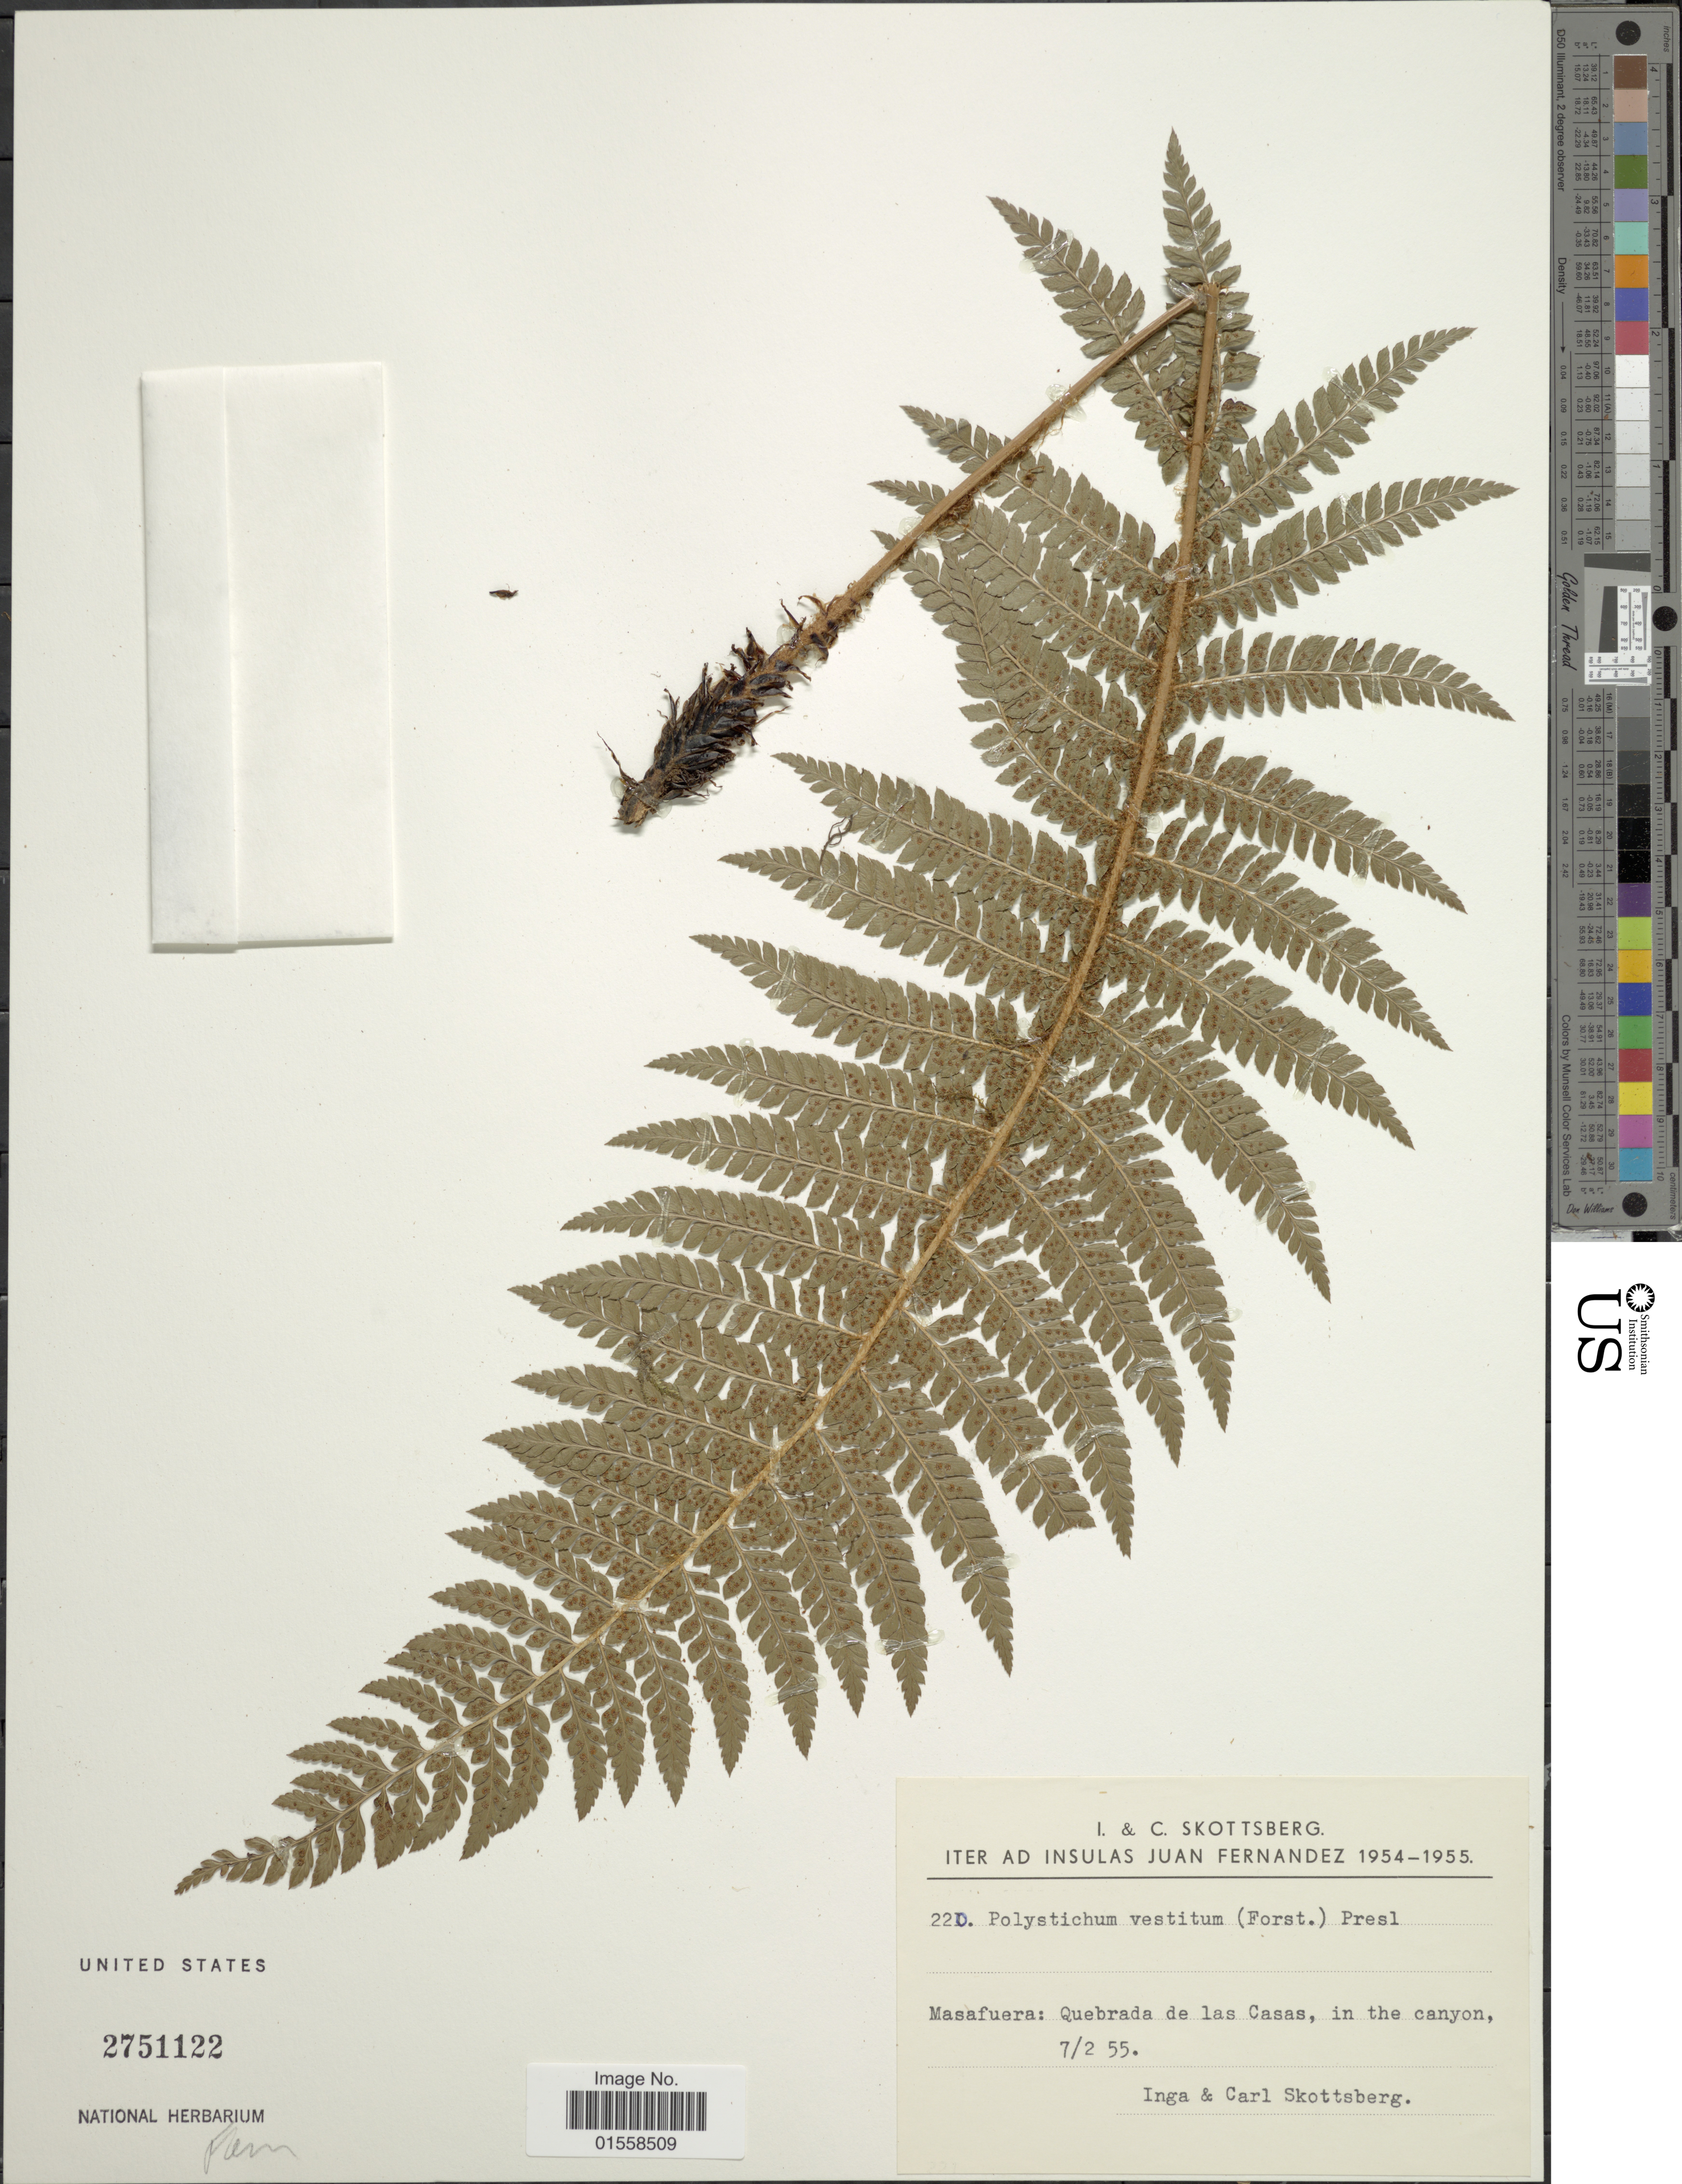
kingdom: Plantae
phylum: Tracheophyta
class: Polypodiopsida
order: Polypodiales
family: Dryopteridaceae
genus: Polystichum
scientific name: Polystichum vestitum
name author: (Sw.) C. Presl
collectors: I. Skottsberg & C. Skottsberg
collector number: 220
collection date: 1955-02-07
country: Chile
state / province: Valparaíso (V)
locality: Insulas Juan Fernandez, Masafuera: Quebrada de las Casas, in the Canyon.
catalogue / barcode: US 2751122